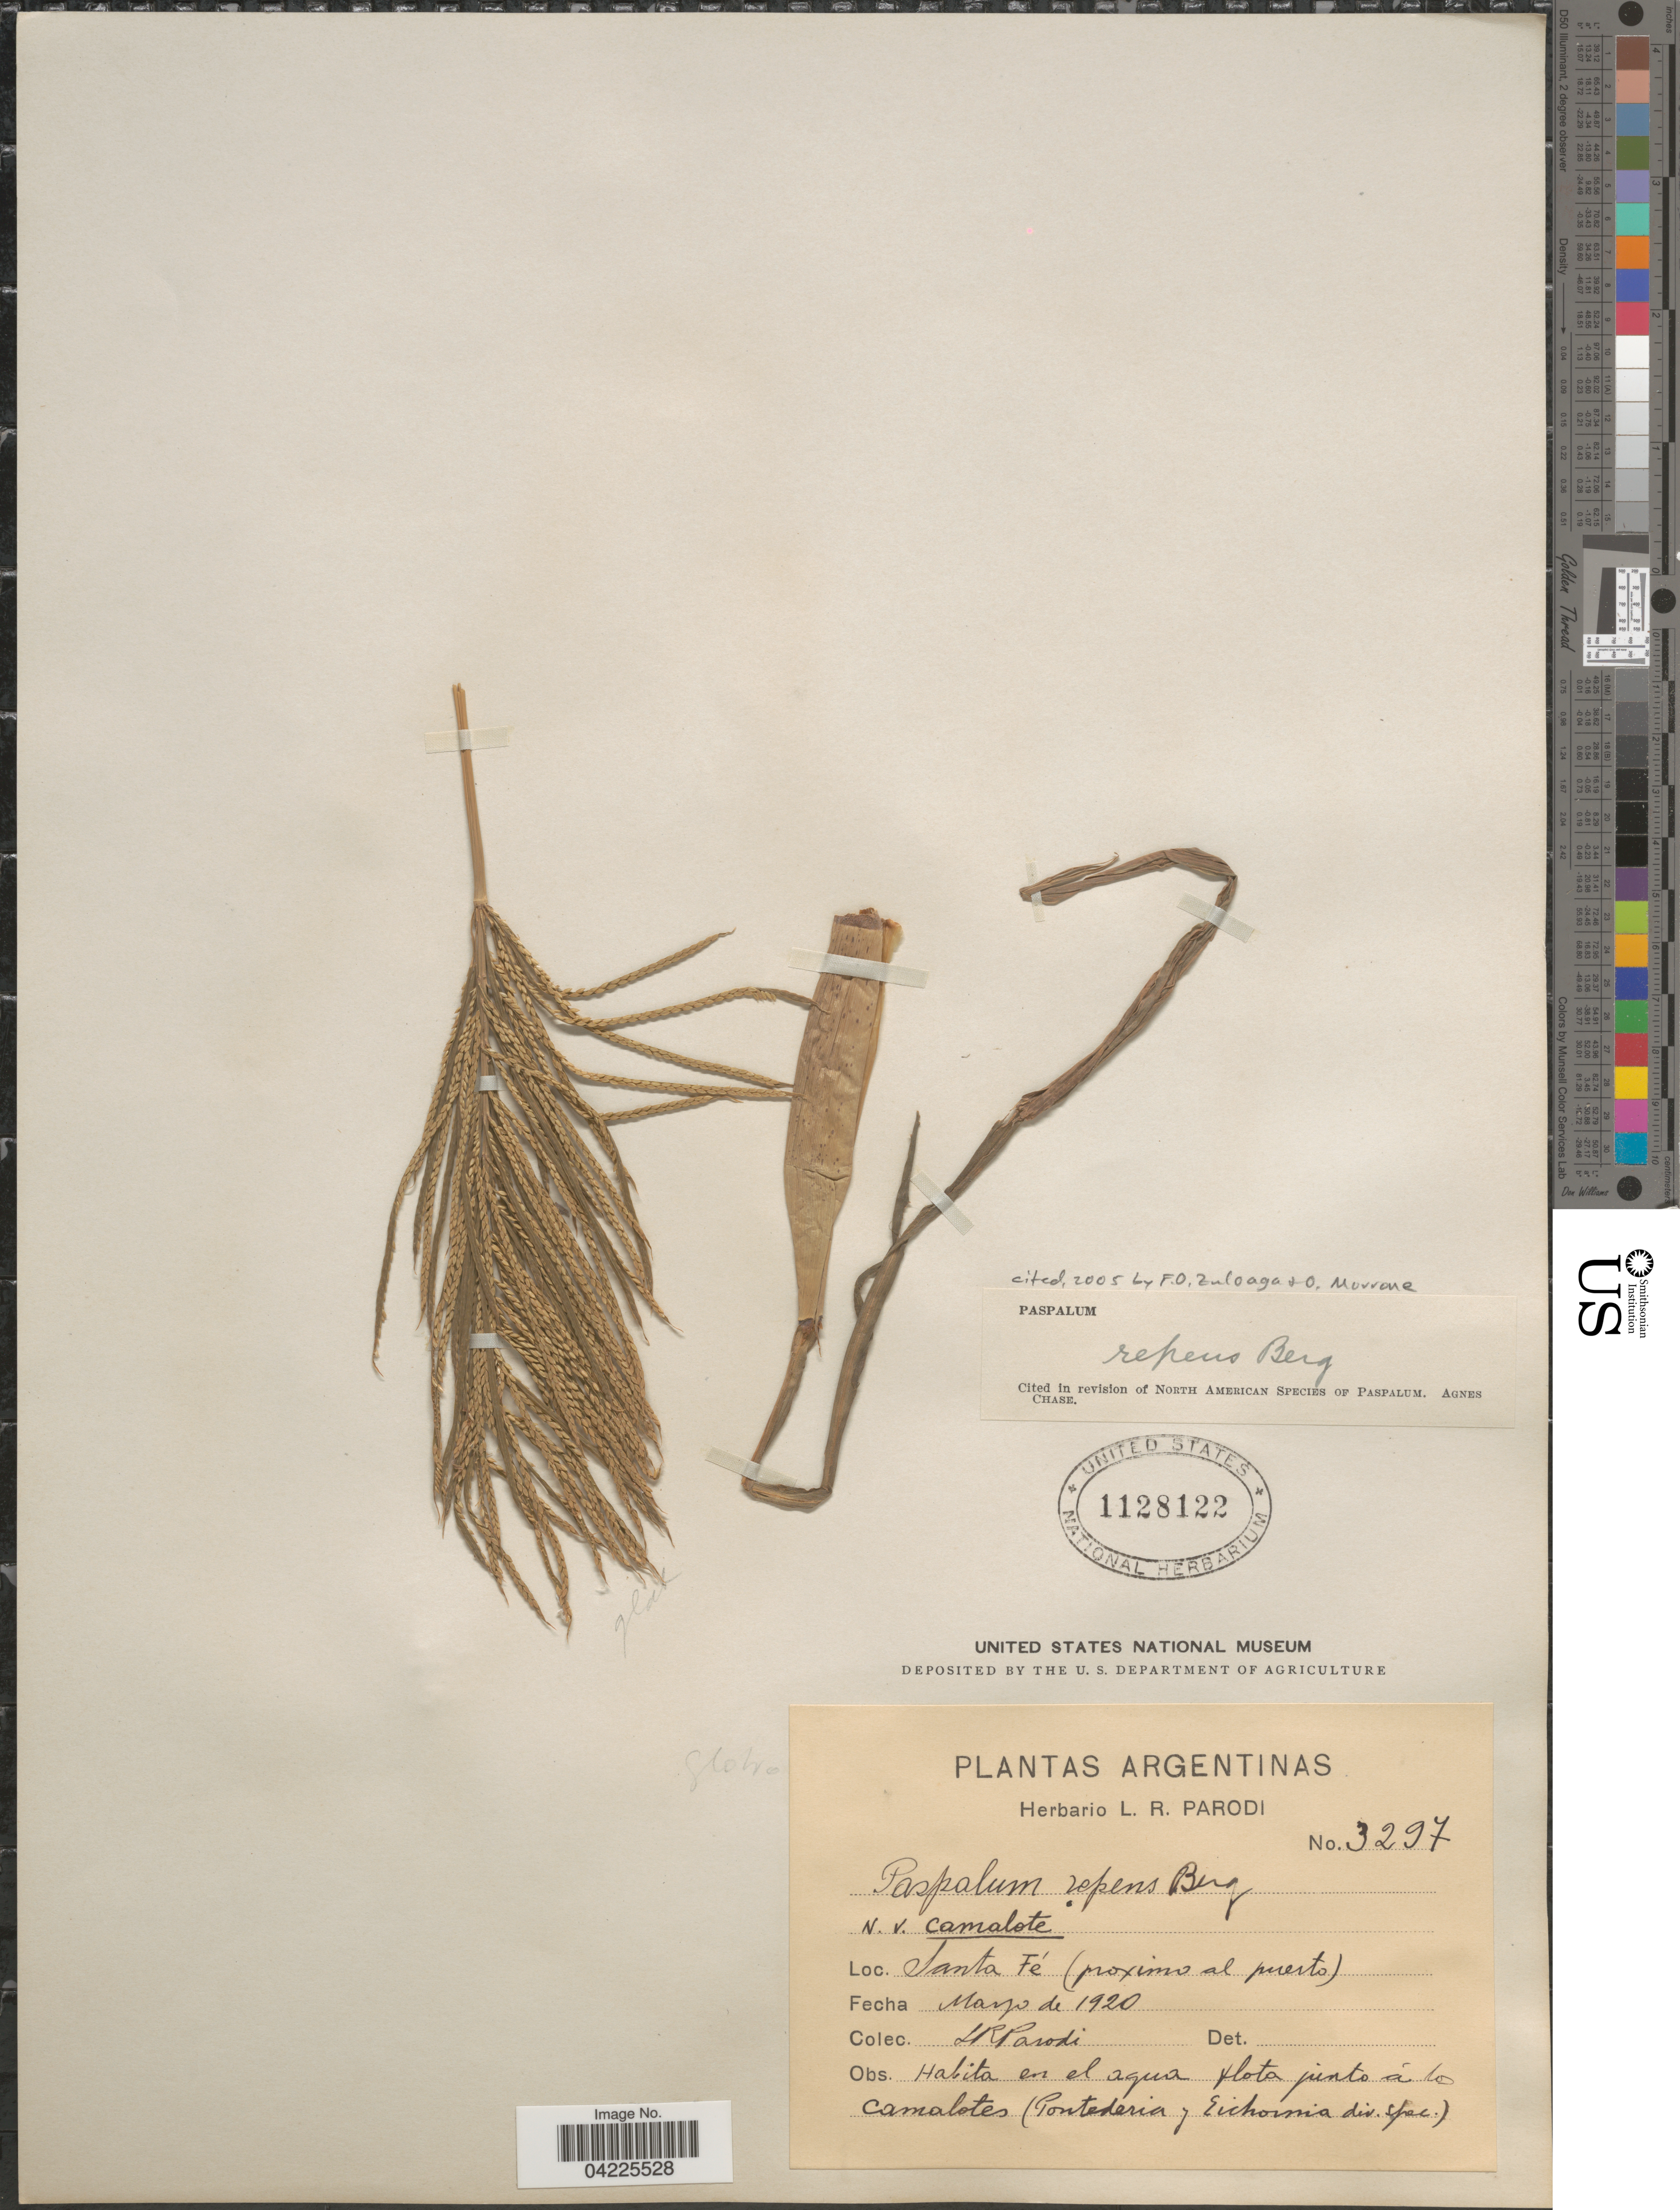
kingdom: Plantae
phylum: Tracheophyta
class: Liliopsida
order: Poales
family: Poaceae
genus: Paspalum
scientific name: Paspalum repens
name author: P.J. Bergius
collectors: L. R. Parodi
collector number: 3297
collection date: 1920-03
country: Argentina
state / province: Santa Fe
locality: (proximo al puerto).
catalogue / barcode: US 1128122